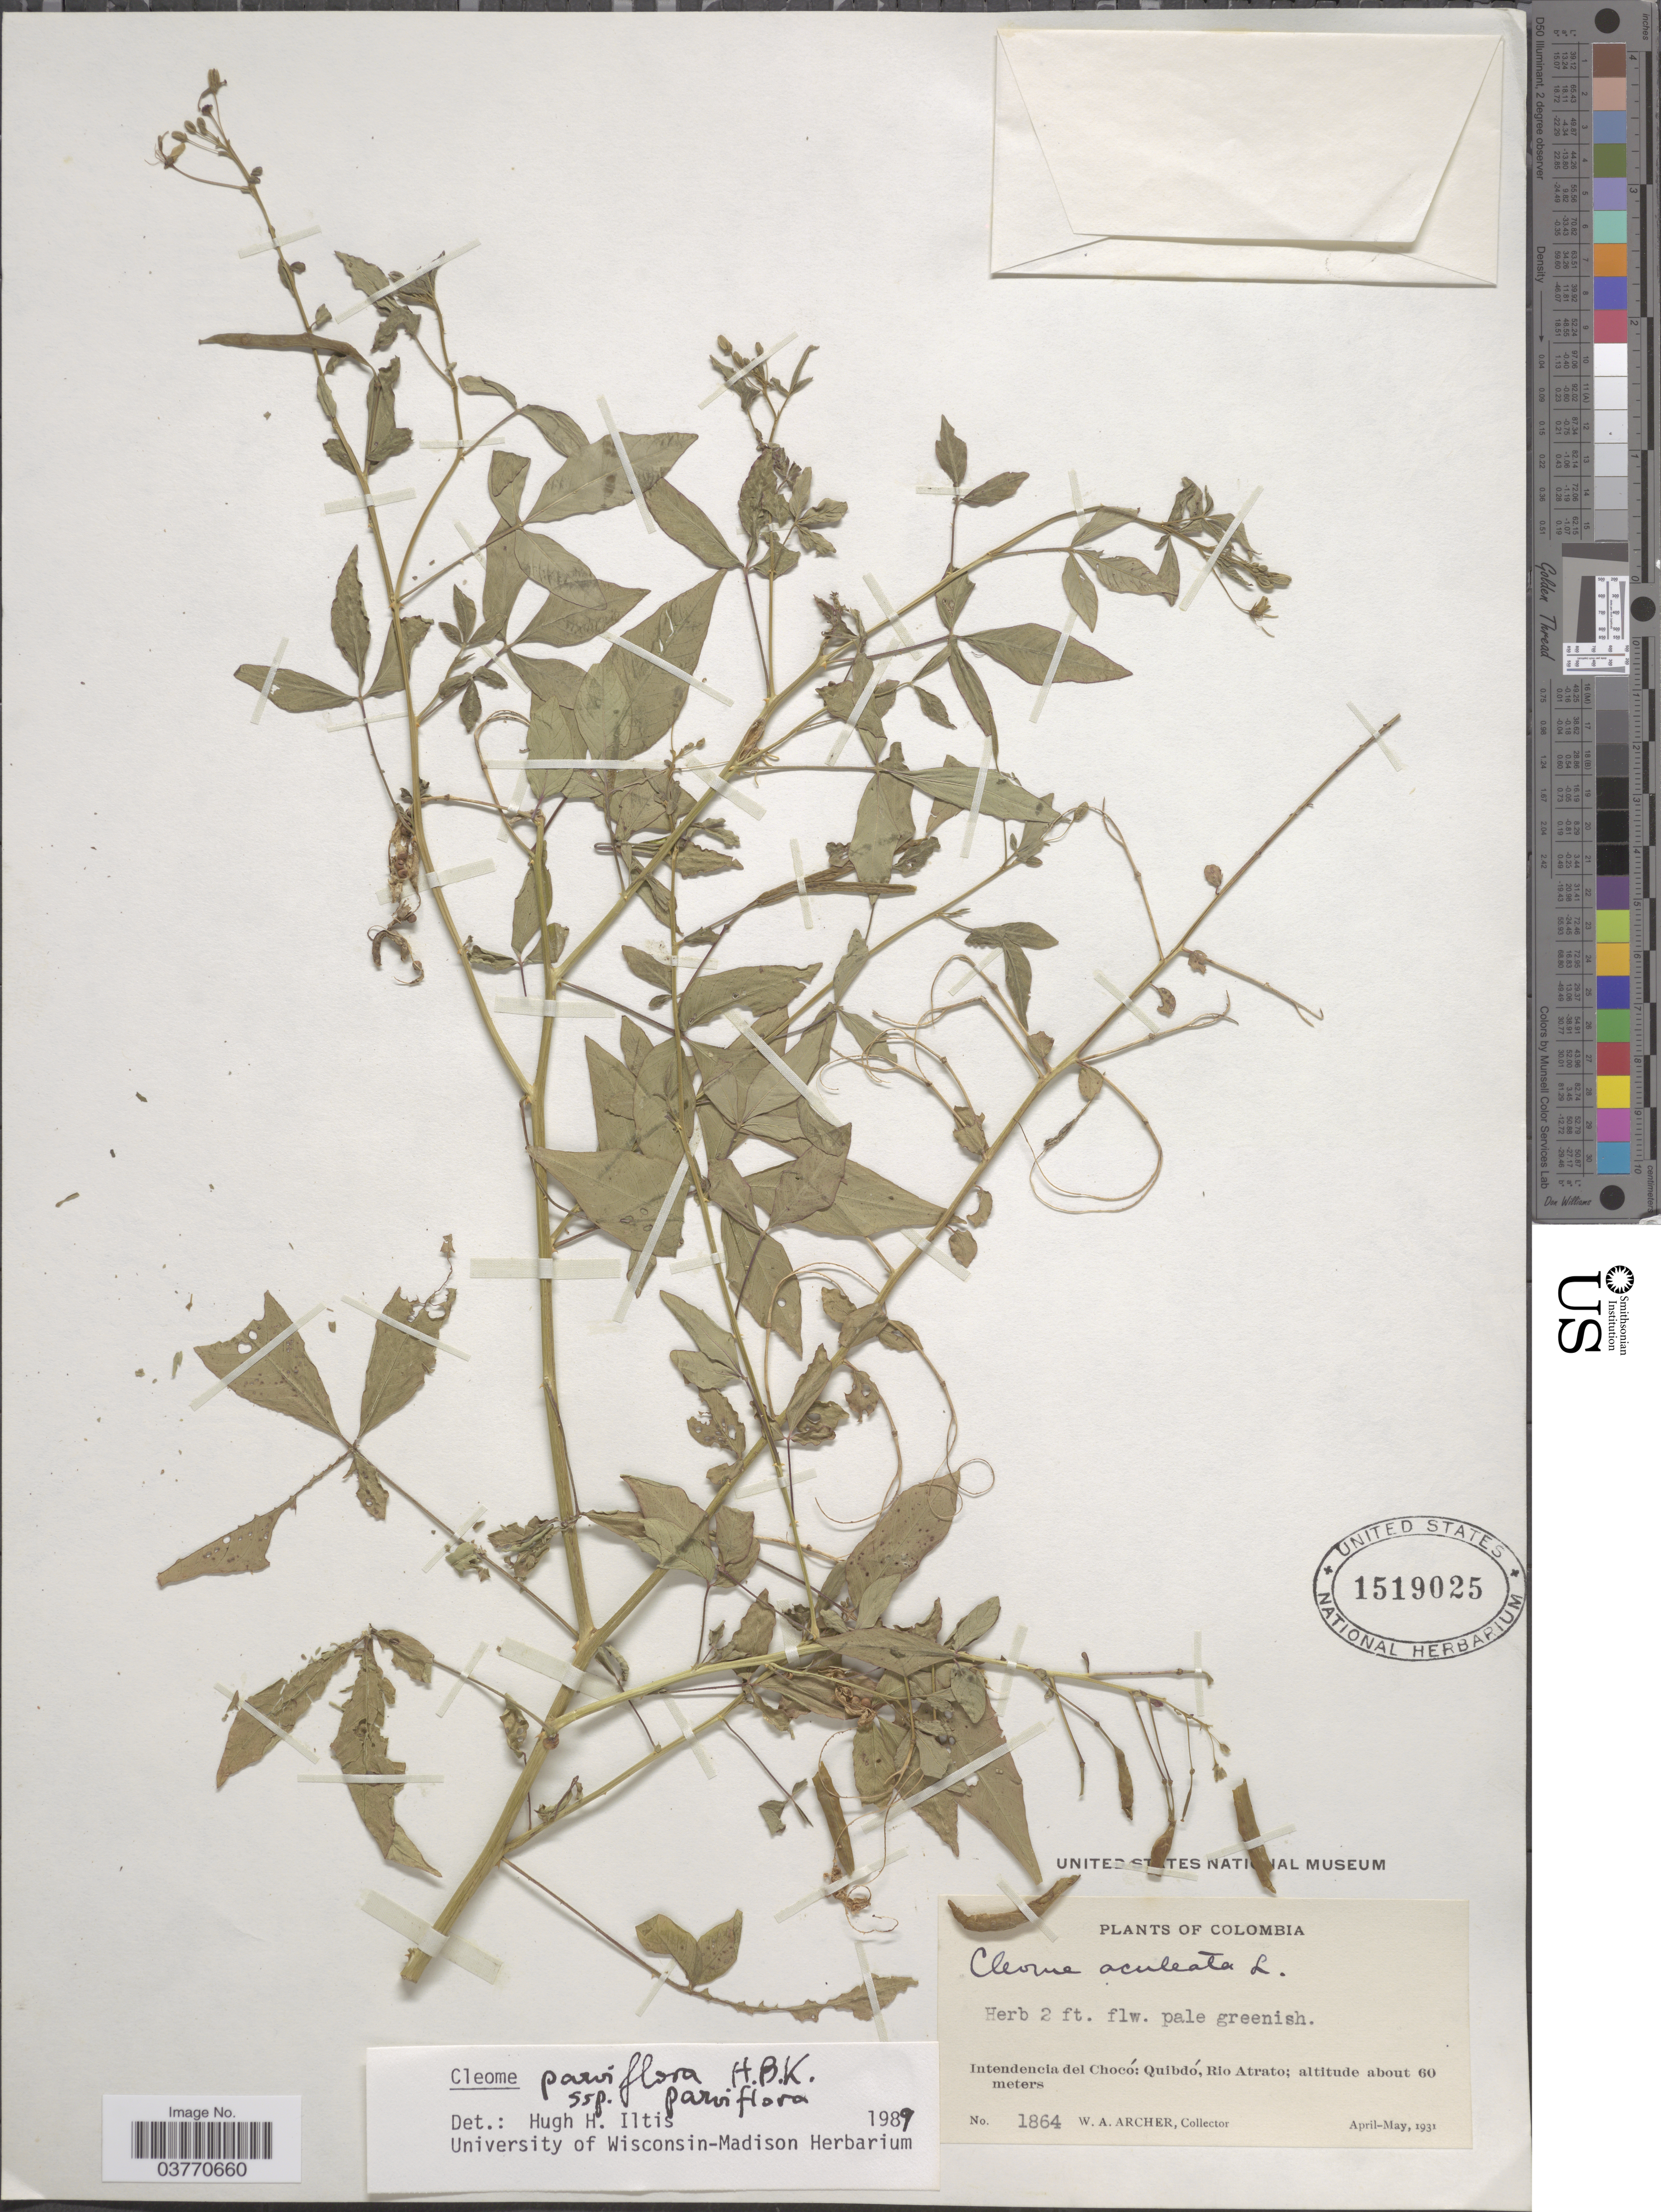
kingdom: Plantae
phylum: Tracheophyta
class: Magnoliopsida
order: Brassicales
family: Cleomaceae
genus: Tarenaya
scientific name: Tarenaya parviflora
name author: (Kunth) Iltis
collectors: W. Archer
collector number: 1864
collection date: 1931-04/1931-05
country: Colombia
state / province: Chocó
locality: Intendencia del Chocó: Quibdó, Rio Atrato.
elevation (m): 60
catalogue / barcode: US 1519025